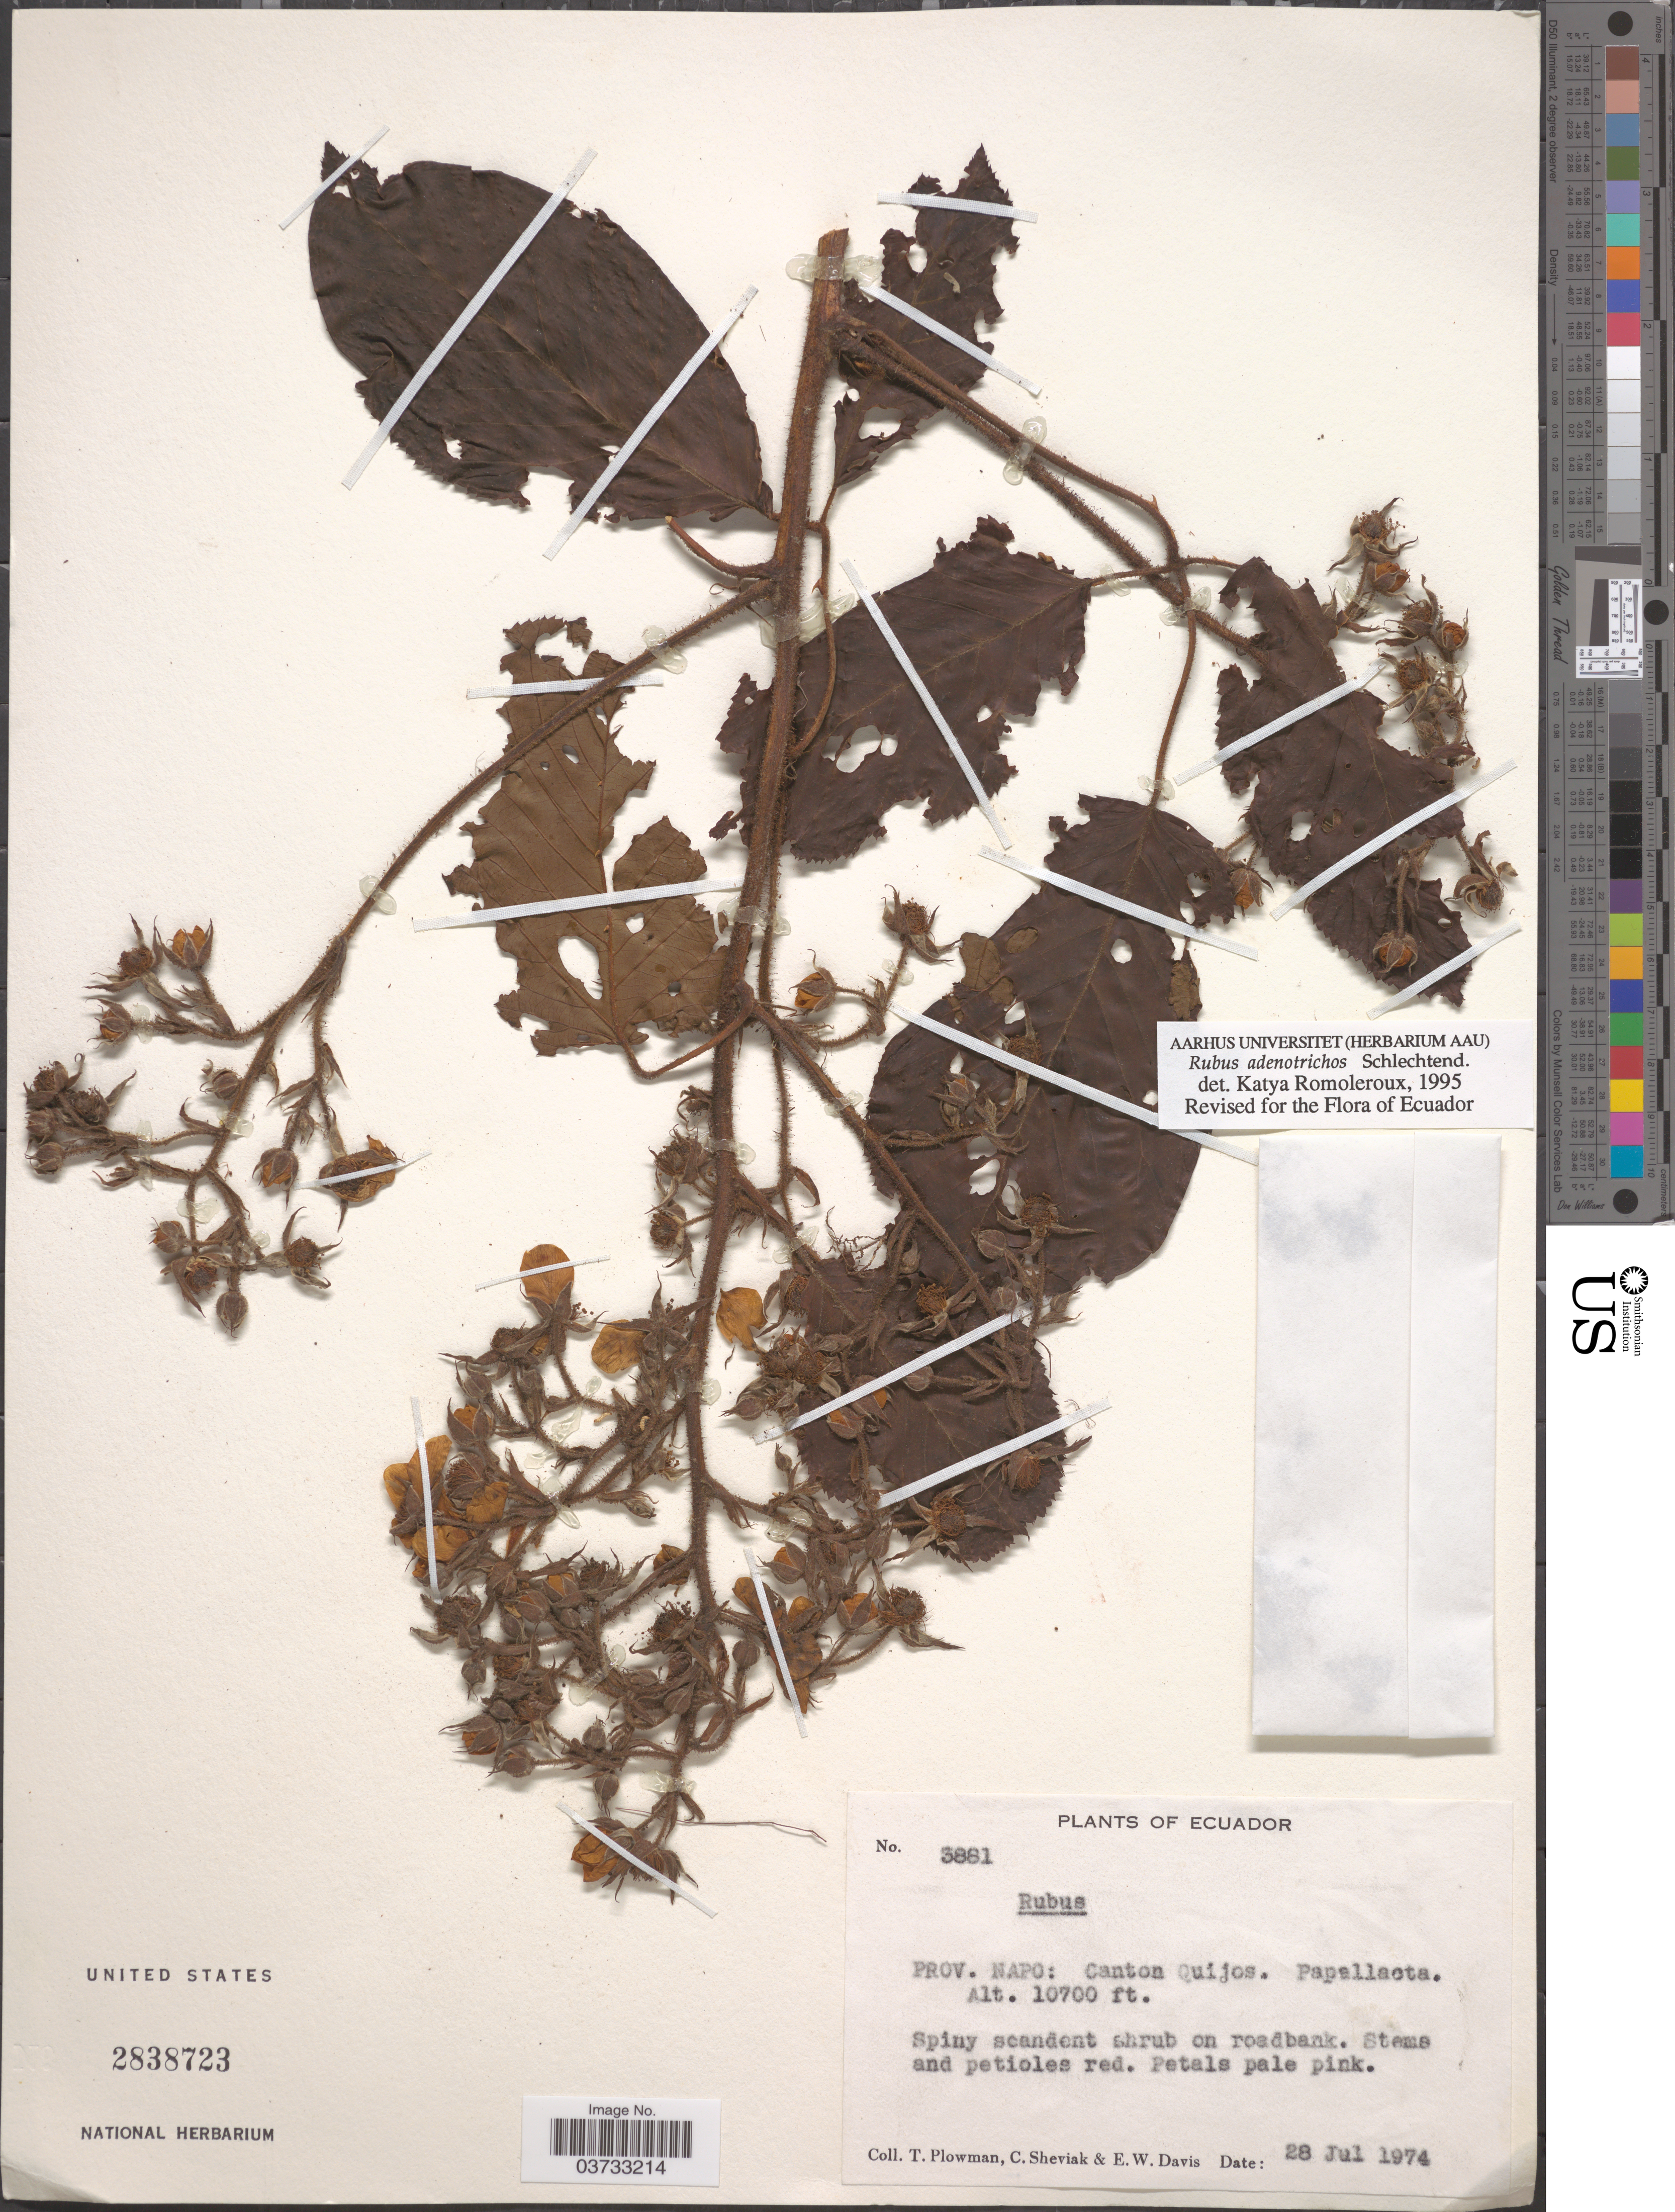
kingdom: Plantae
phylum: Tracheophyta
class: Magnoliopsida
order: Rosales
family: Rosaceae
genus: Rubus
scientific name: Rubus adenotrichos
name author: Schltdl.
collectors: T. Plowman, C. J. Sheviak & E. W. Davis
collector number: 3881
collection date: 1974-07-28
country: Ecuador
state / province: Napo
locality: Canton Quijos. Papellacta.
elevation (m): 3261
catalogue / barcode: US 2838723